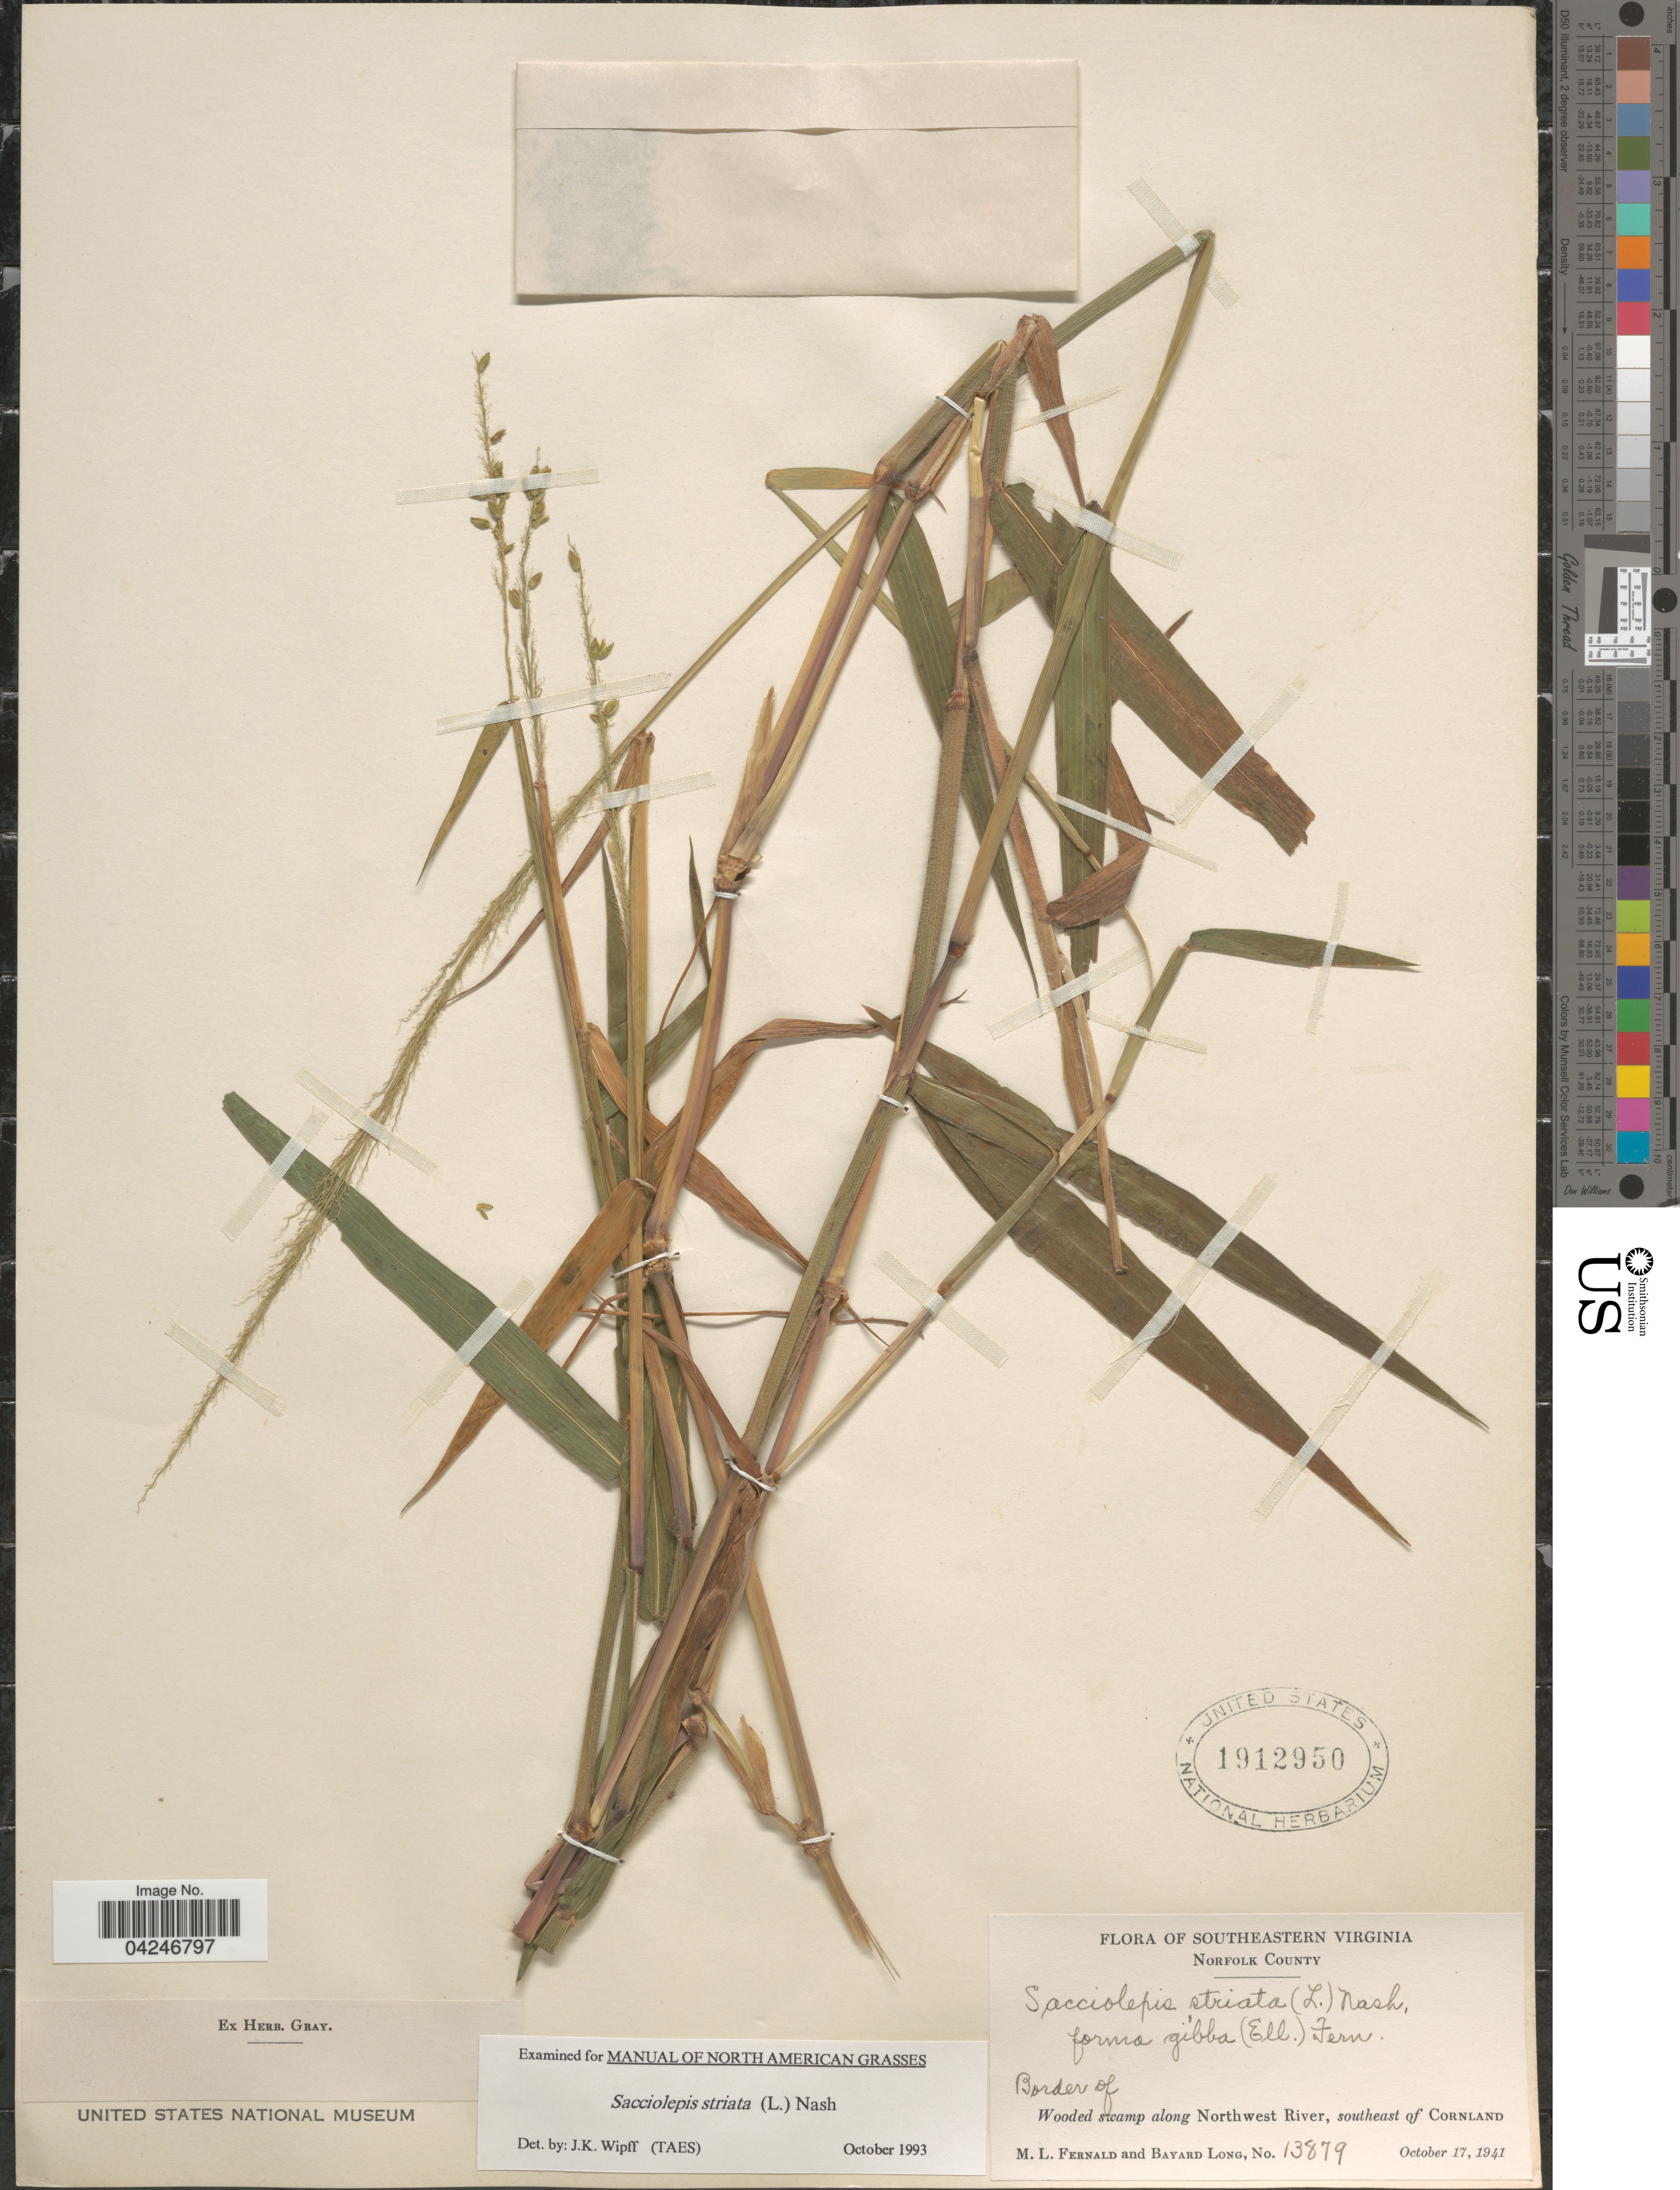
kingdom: Plantae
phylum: Tracheophyta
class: Liliopsida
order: Poales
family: Poaceae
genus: Sacciolepis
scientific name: Sacciolepis striata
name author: (L.) Nash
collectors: M. L. Fernald & B. Long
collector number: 13879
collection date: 1941-10-17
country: United States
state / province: Virginia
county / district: City of Norfolk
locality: Southeastern Virginia. Border of wooded swamp along Northwest River, SE of Cornland.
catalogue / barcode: US 1912950